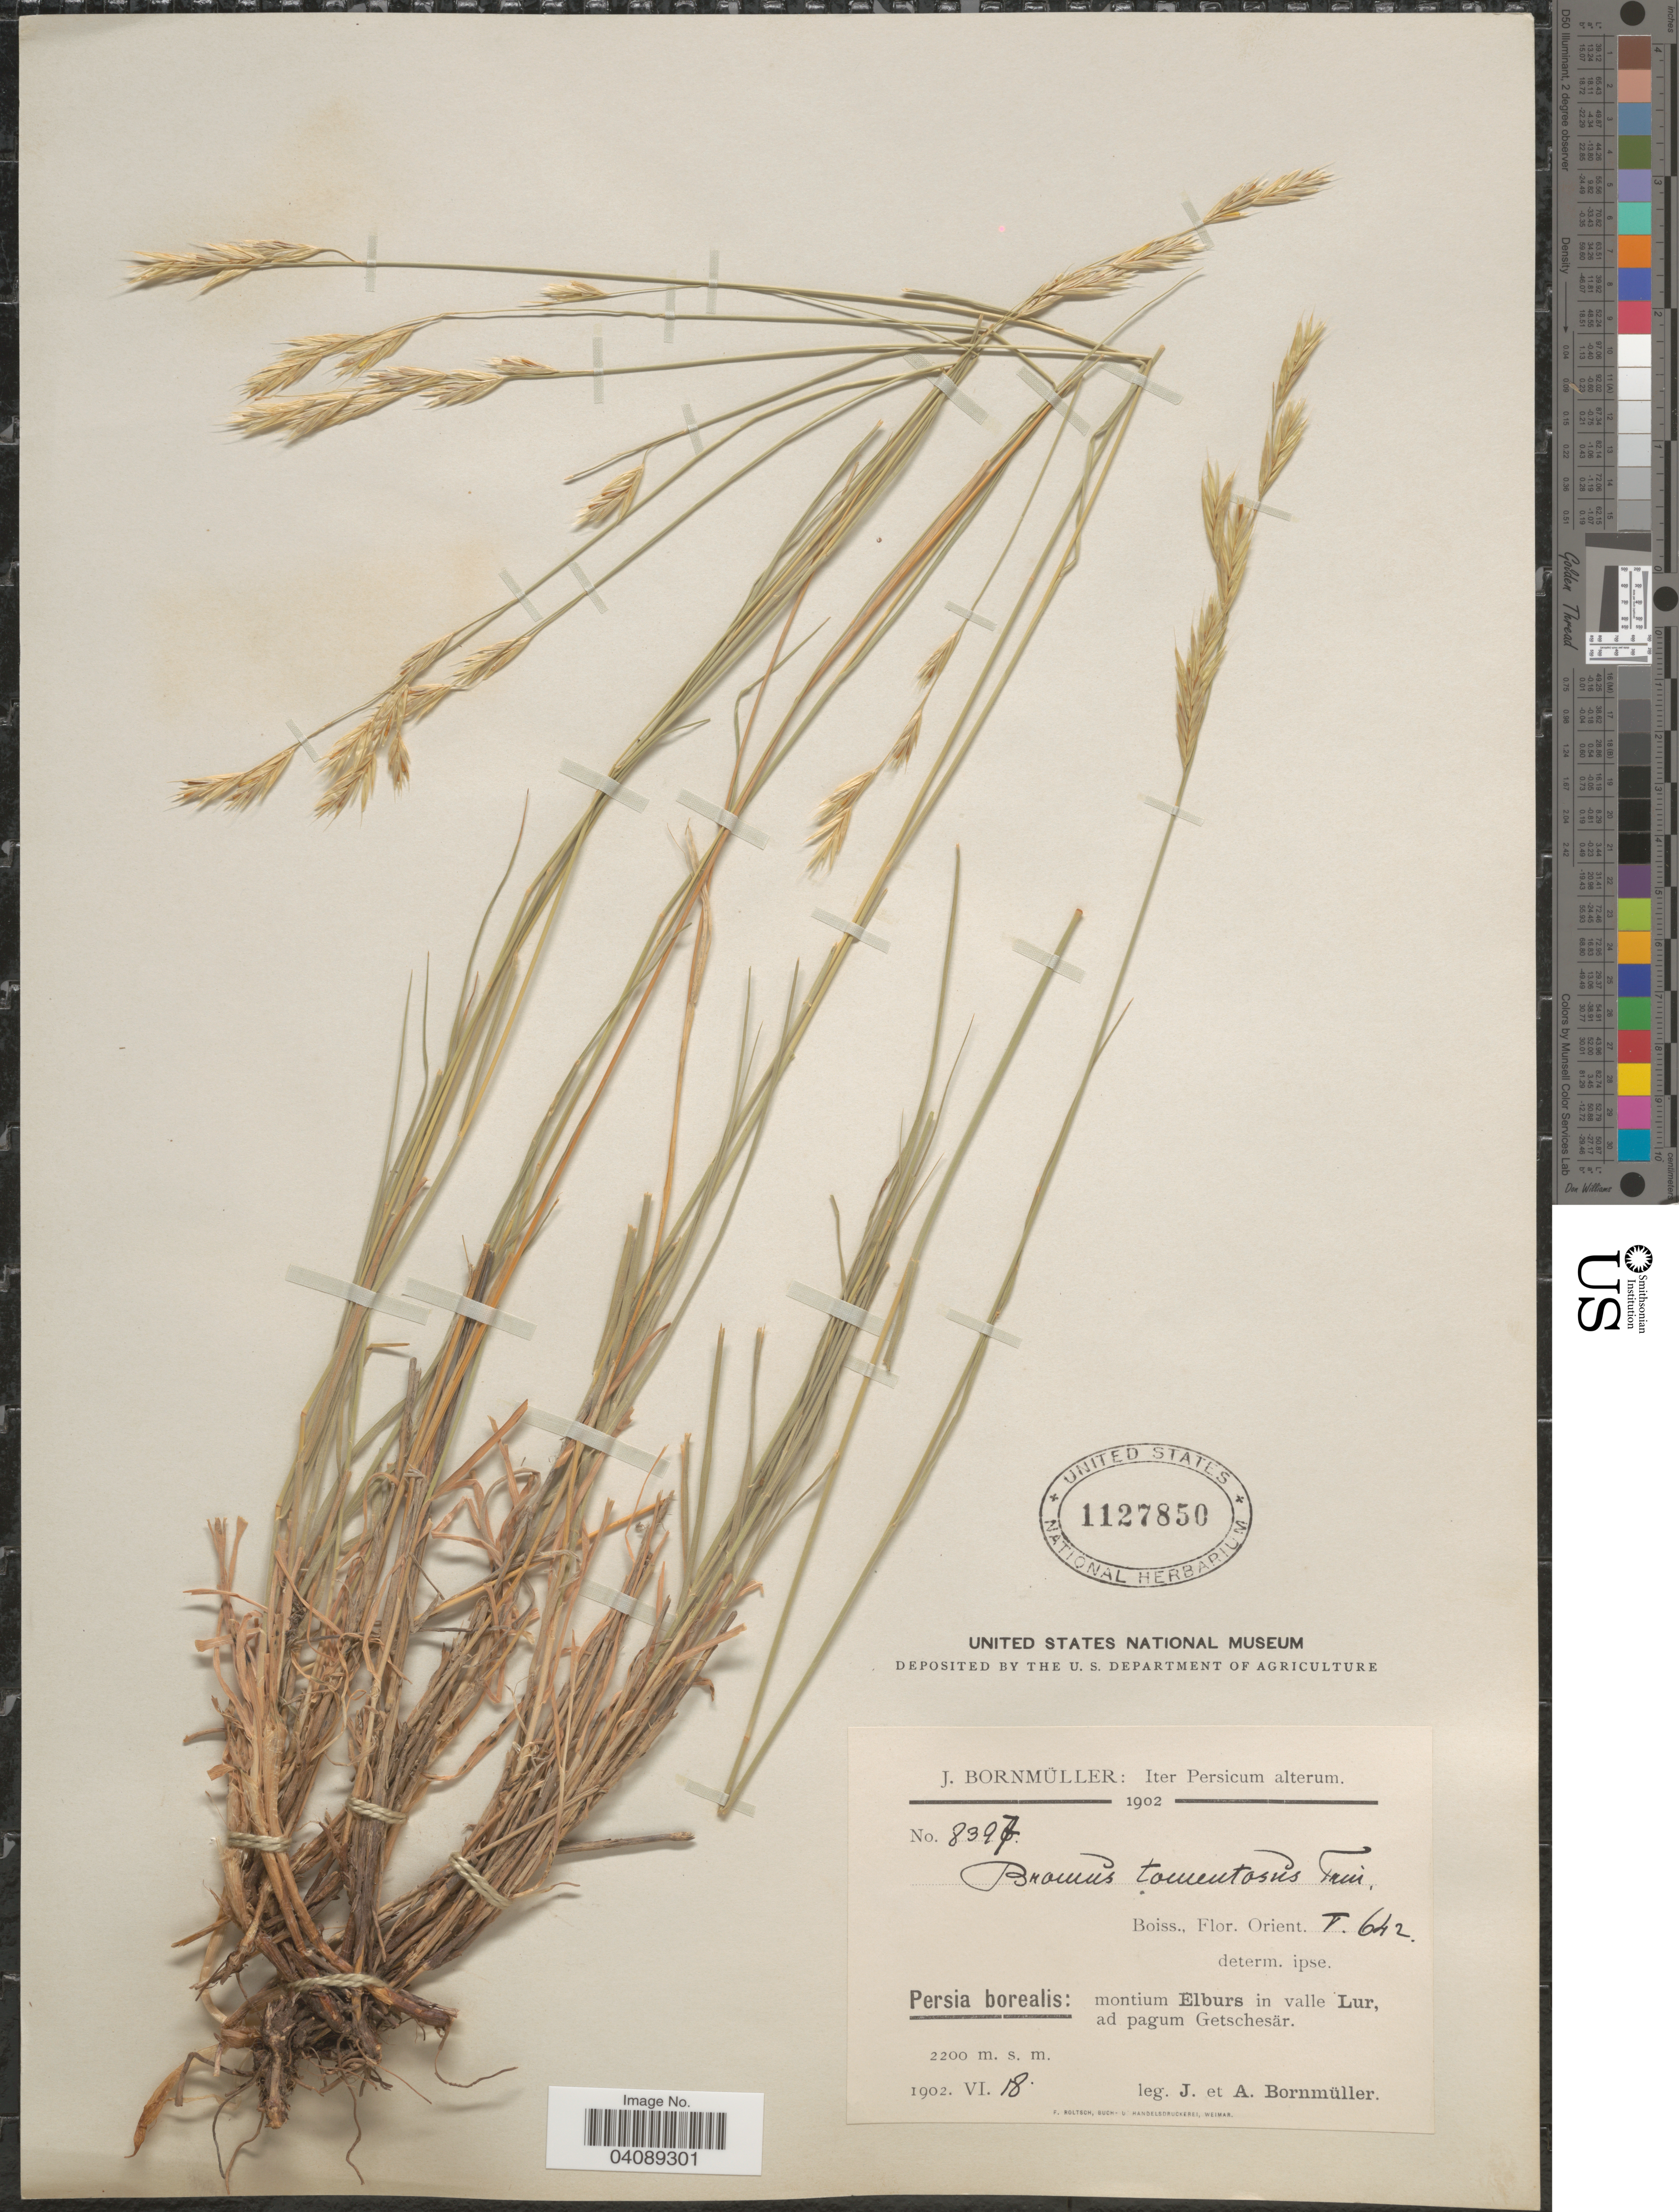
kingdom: Plantae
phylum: Tracheophyta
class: Liliopsida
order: Poales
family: Poaceae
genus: Bromus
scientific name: Bromus tomentosus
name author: Trin.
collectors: J. Bornmüller & A. Bornmüller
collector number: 8397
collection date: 1902-06-18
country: Iran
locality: Iter Persicum alterum. Persia borealis: montium Elburs in valle Lur, ad pagum Getschesär.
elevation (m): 2200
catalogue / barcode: US 1127850